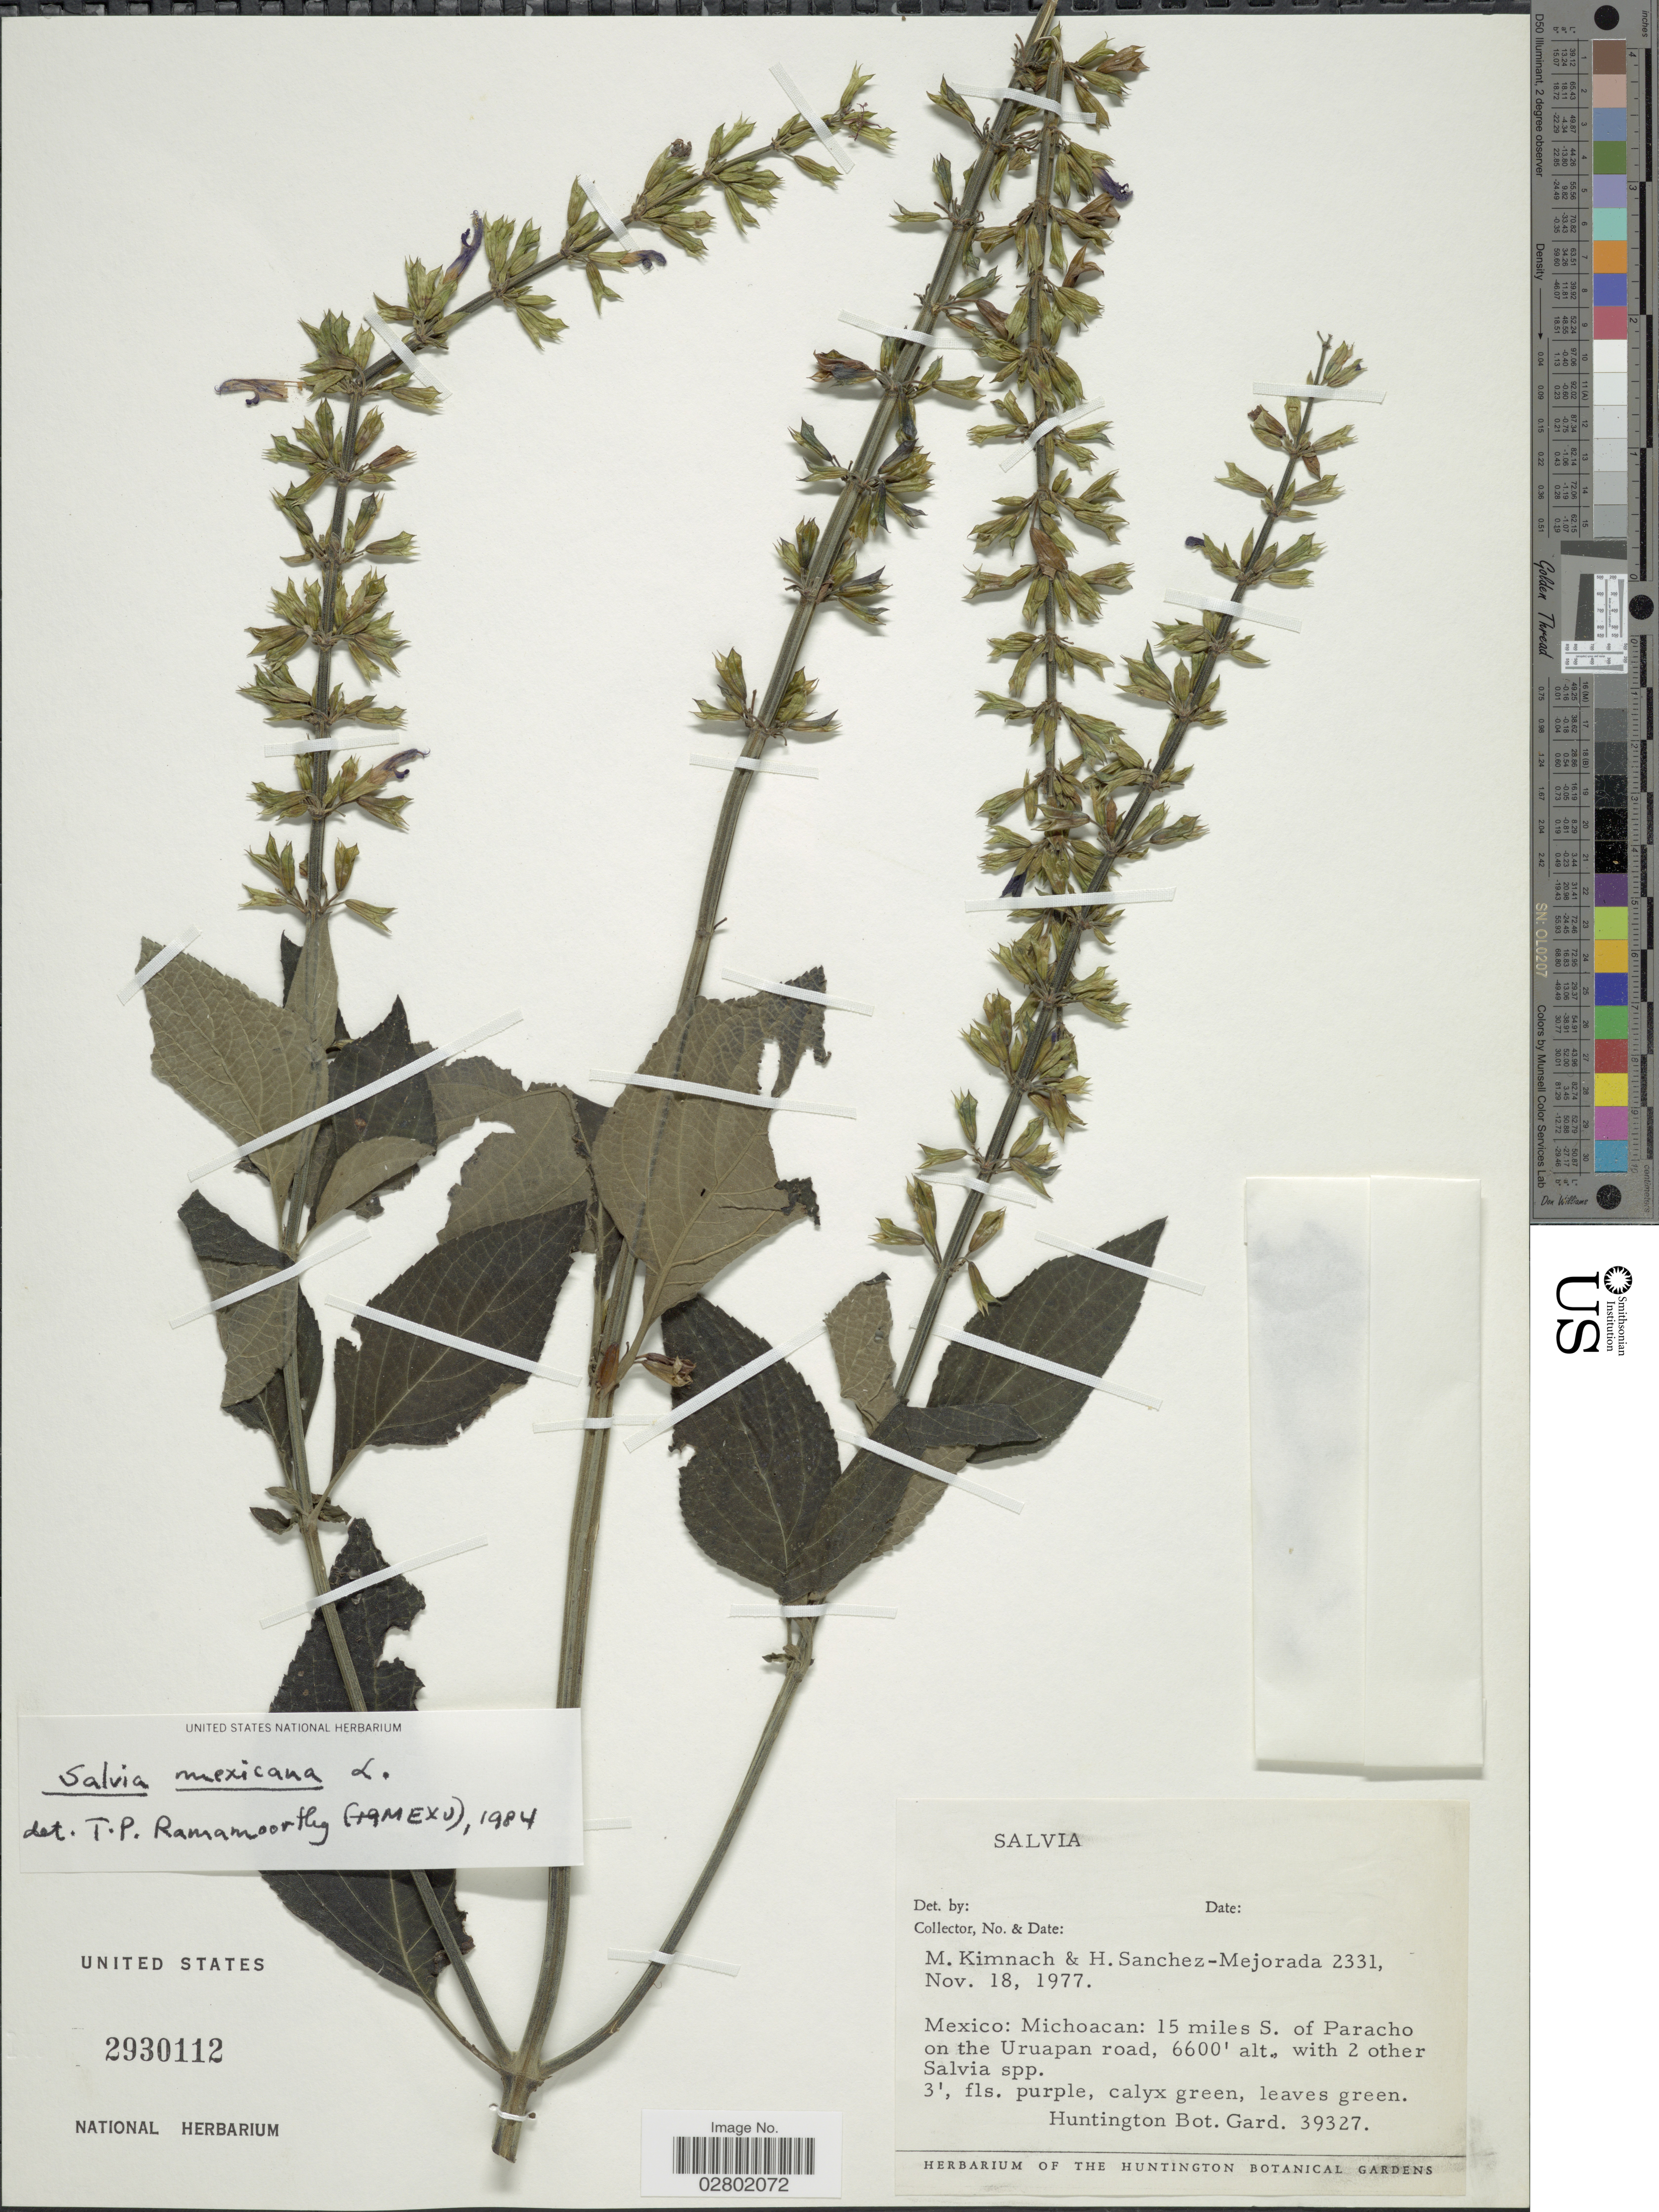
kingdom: Plantae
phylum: Tracheophyta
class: Magnoliopsida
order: Lamiales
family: Lamiaceae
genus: Salvia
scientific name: Salvia mexicana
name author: L.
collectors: M. W. Kimnach & H. Sánchez-Mejorada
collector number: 2331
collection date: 1977-11-18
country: Mexico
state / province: Michoacán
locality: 15 miles S. of Paracho on the Uruapan road.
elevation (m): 2012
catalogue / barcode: US 2930112